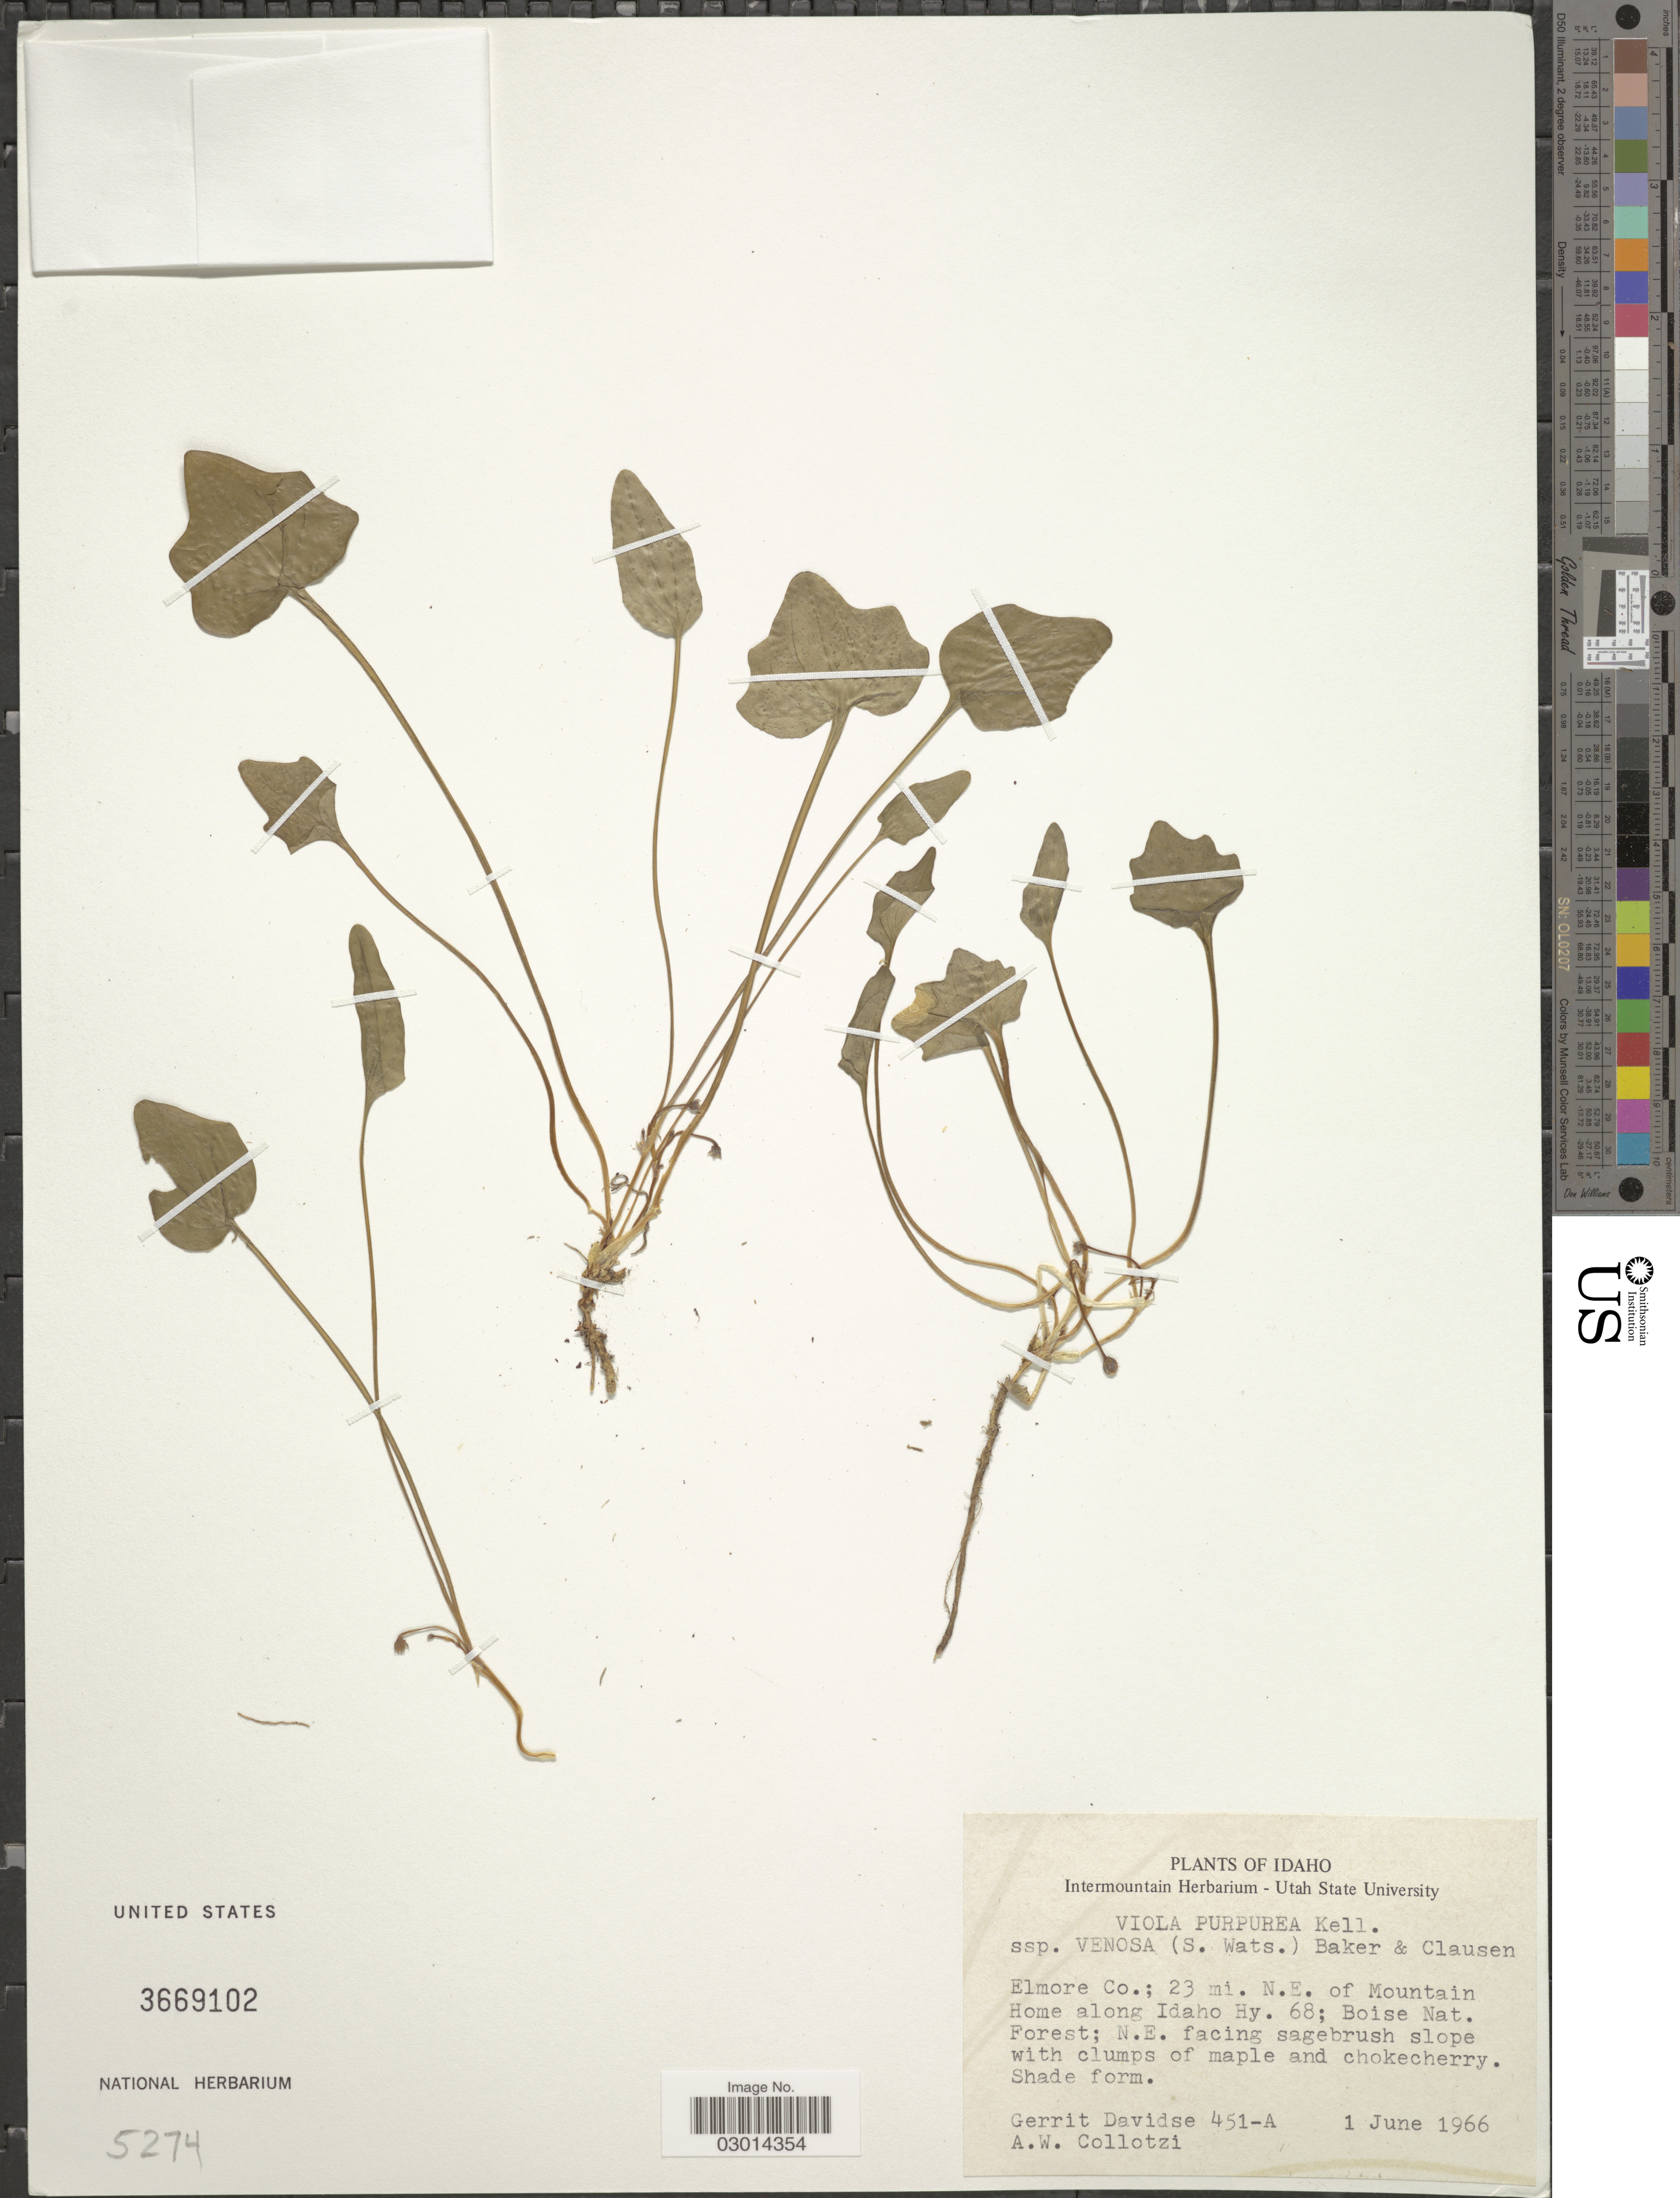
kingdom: Plantae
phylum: Tracheophyta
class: Magnoliopsida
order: Malpighiales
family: Violaceae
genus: Viola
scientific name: Viola purpurea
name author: Kellogg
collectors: G. Davidse & A. W. Collotzi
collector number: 451-A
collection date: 1966-06-01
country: United States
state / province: Idaho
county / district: Elmore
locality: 23 mi. N.E. of Mountain Home along Idaho Hy. 68; Boise Nat. Forest.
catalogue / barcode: US 3669102